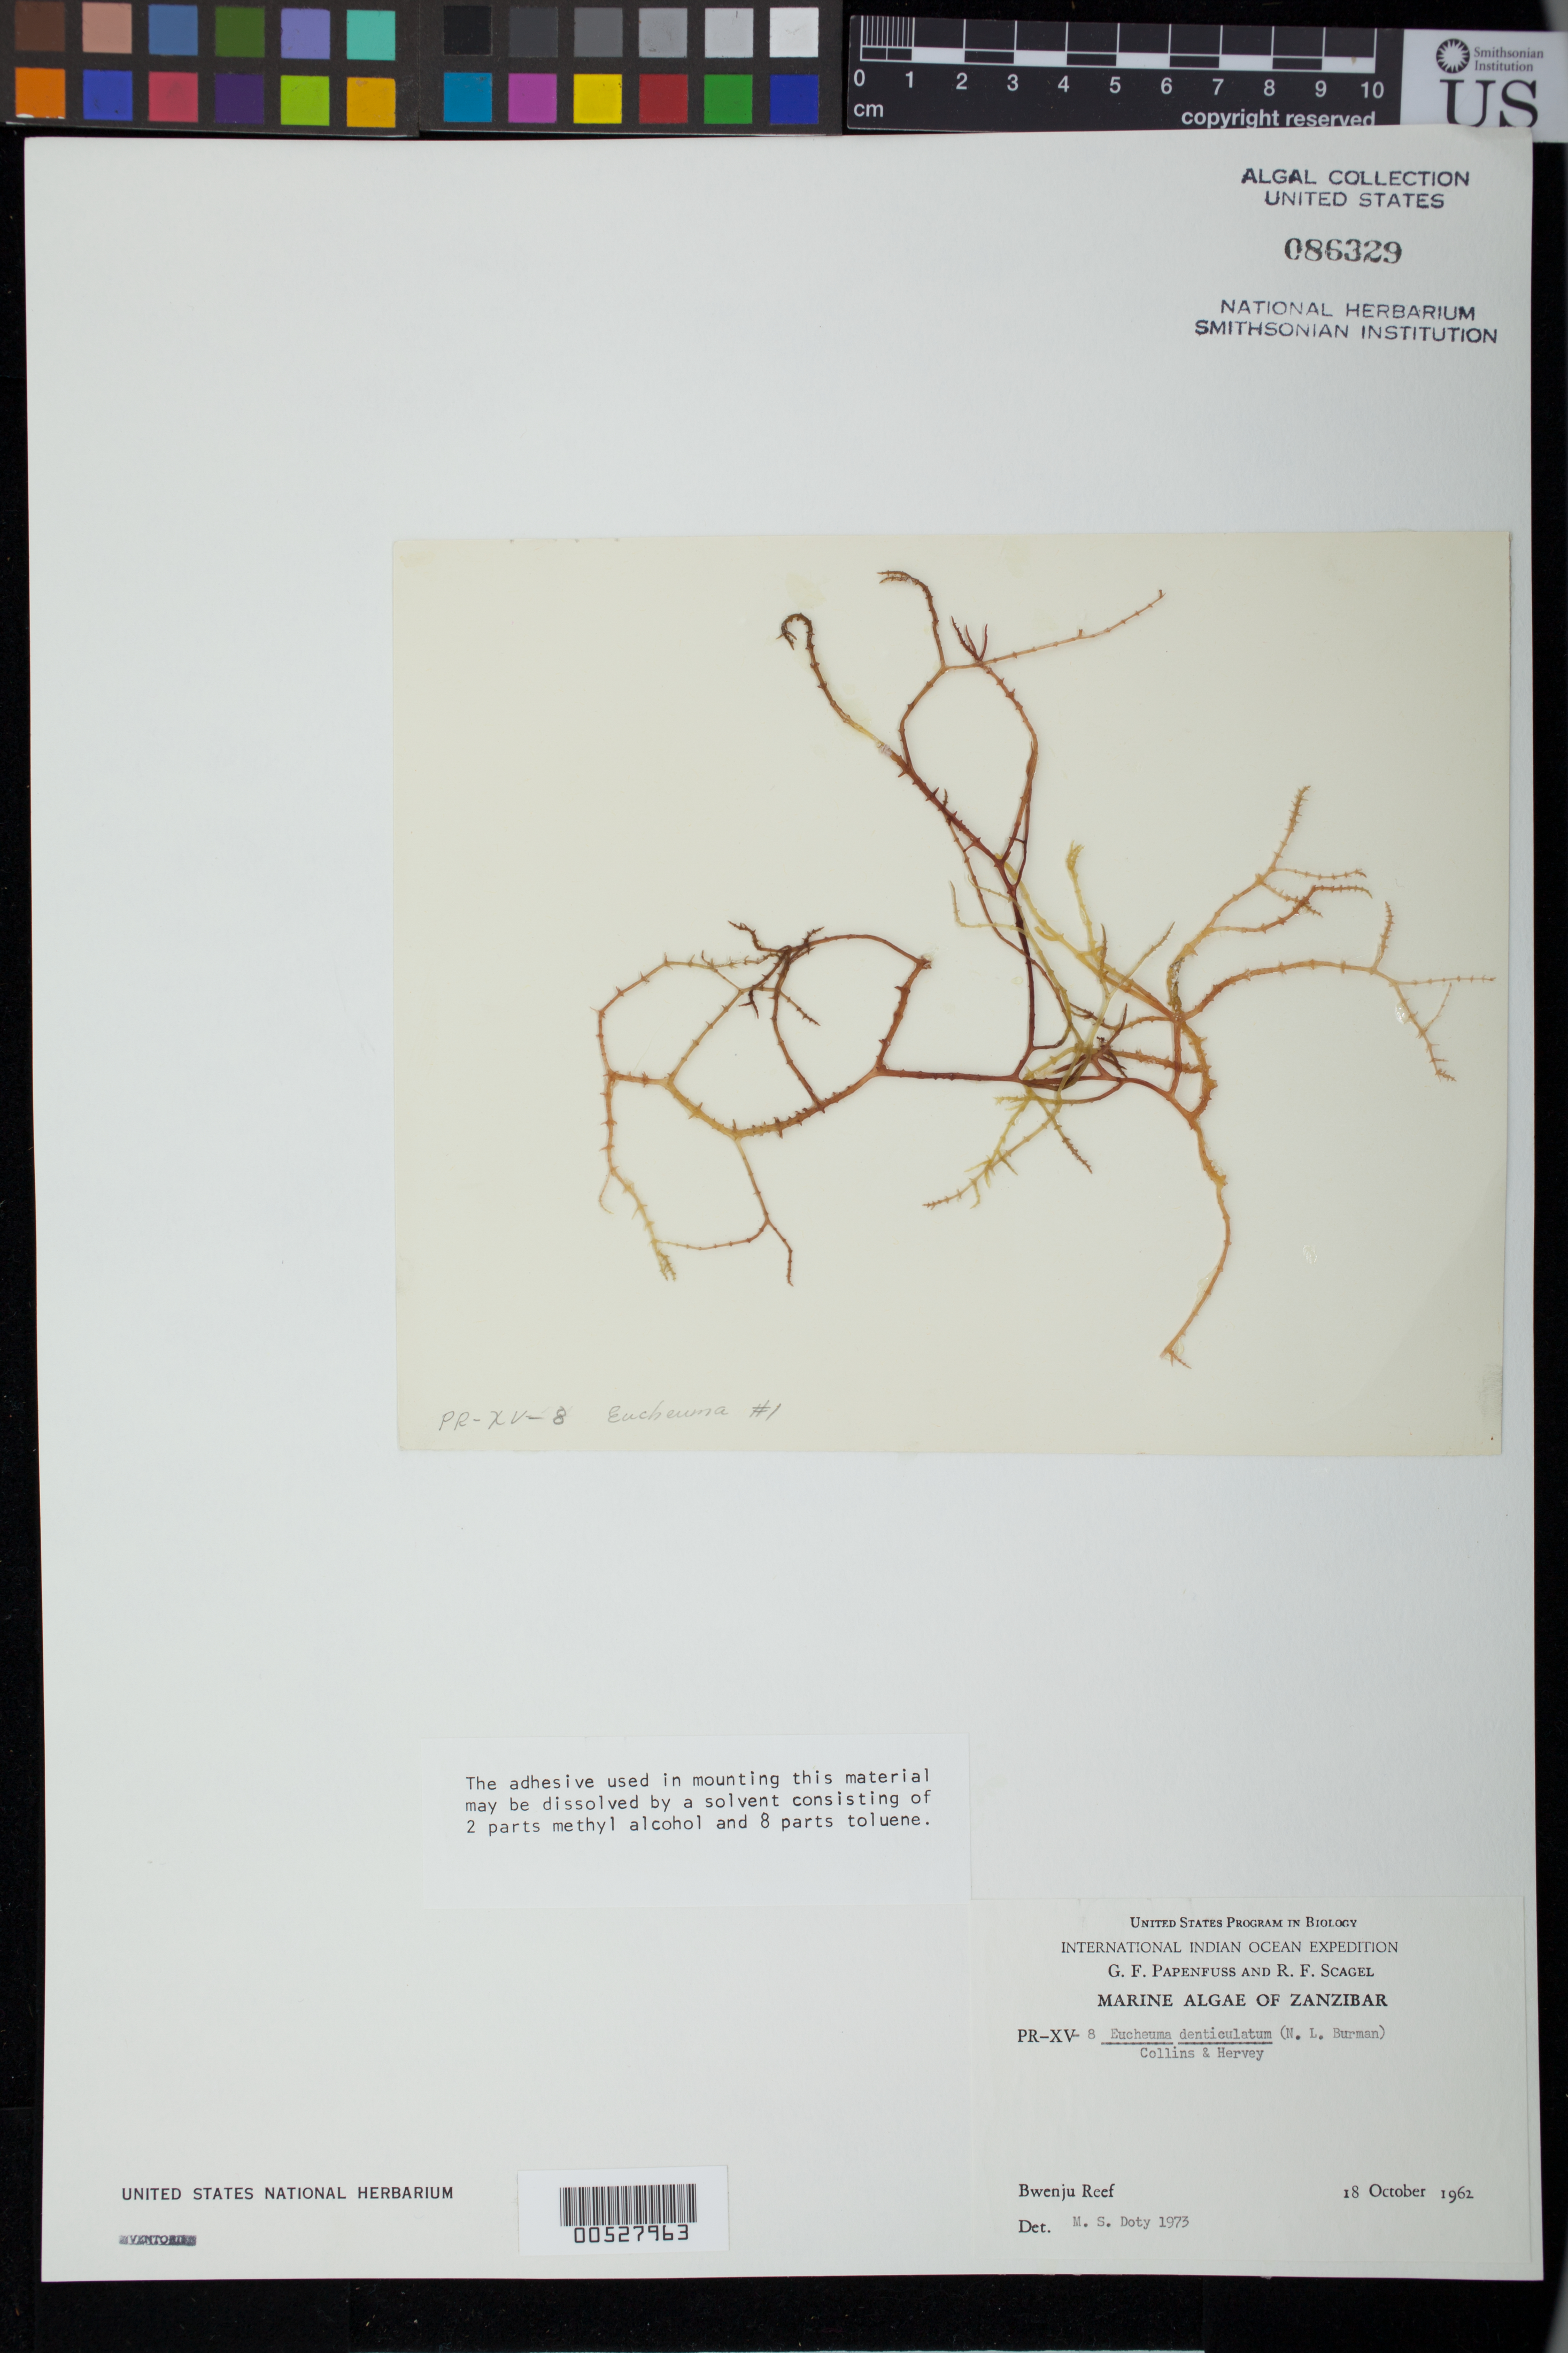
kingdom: Plantae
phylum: Rhodophyta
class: Florideophyceae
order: Gigartinales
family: Solieriaceae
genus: Eucheuma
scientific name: Eucheuma denticulatum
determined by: Doty, M. S.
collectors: G. Papenfuss & R. F. Scagel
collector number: PR-XV-8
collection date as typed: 18 Oct 1962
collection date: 1962-10-18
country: Tanzania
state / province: Zanzibar Central/South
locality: Bwenju Reef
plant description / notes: International Indian Ocean Expedition, 1962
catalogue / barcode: US 86329